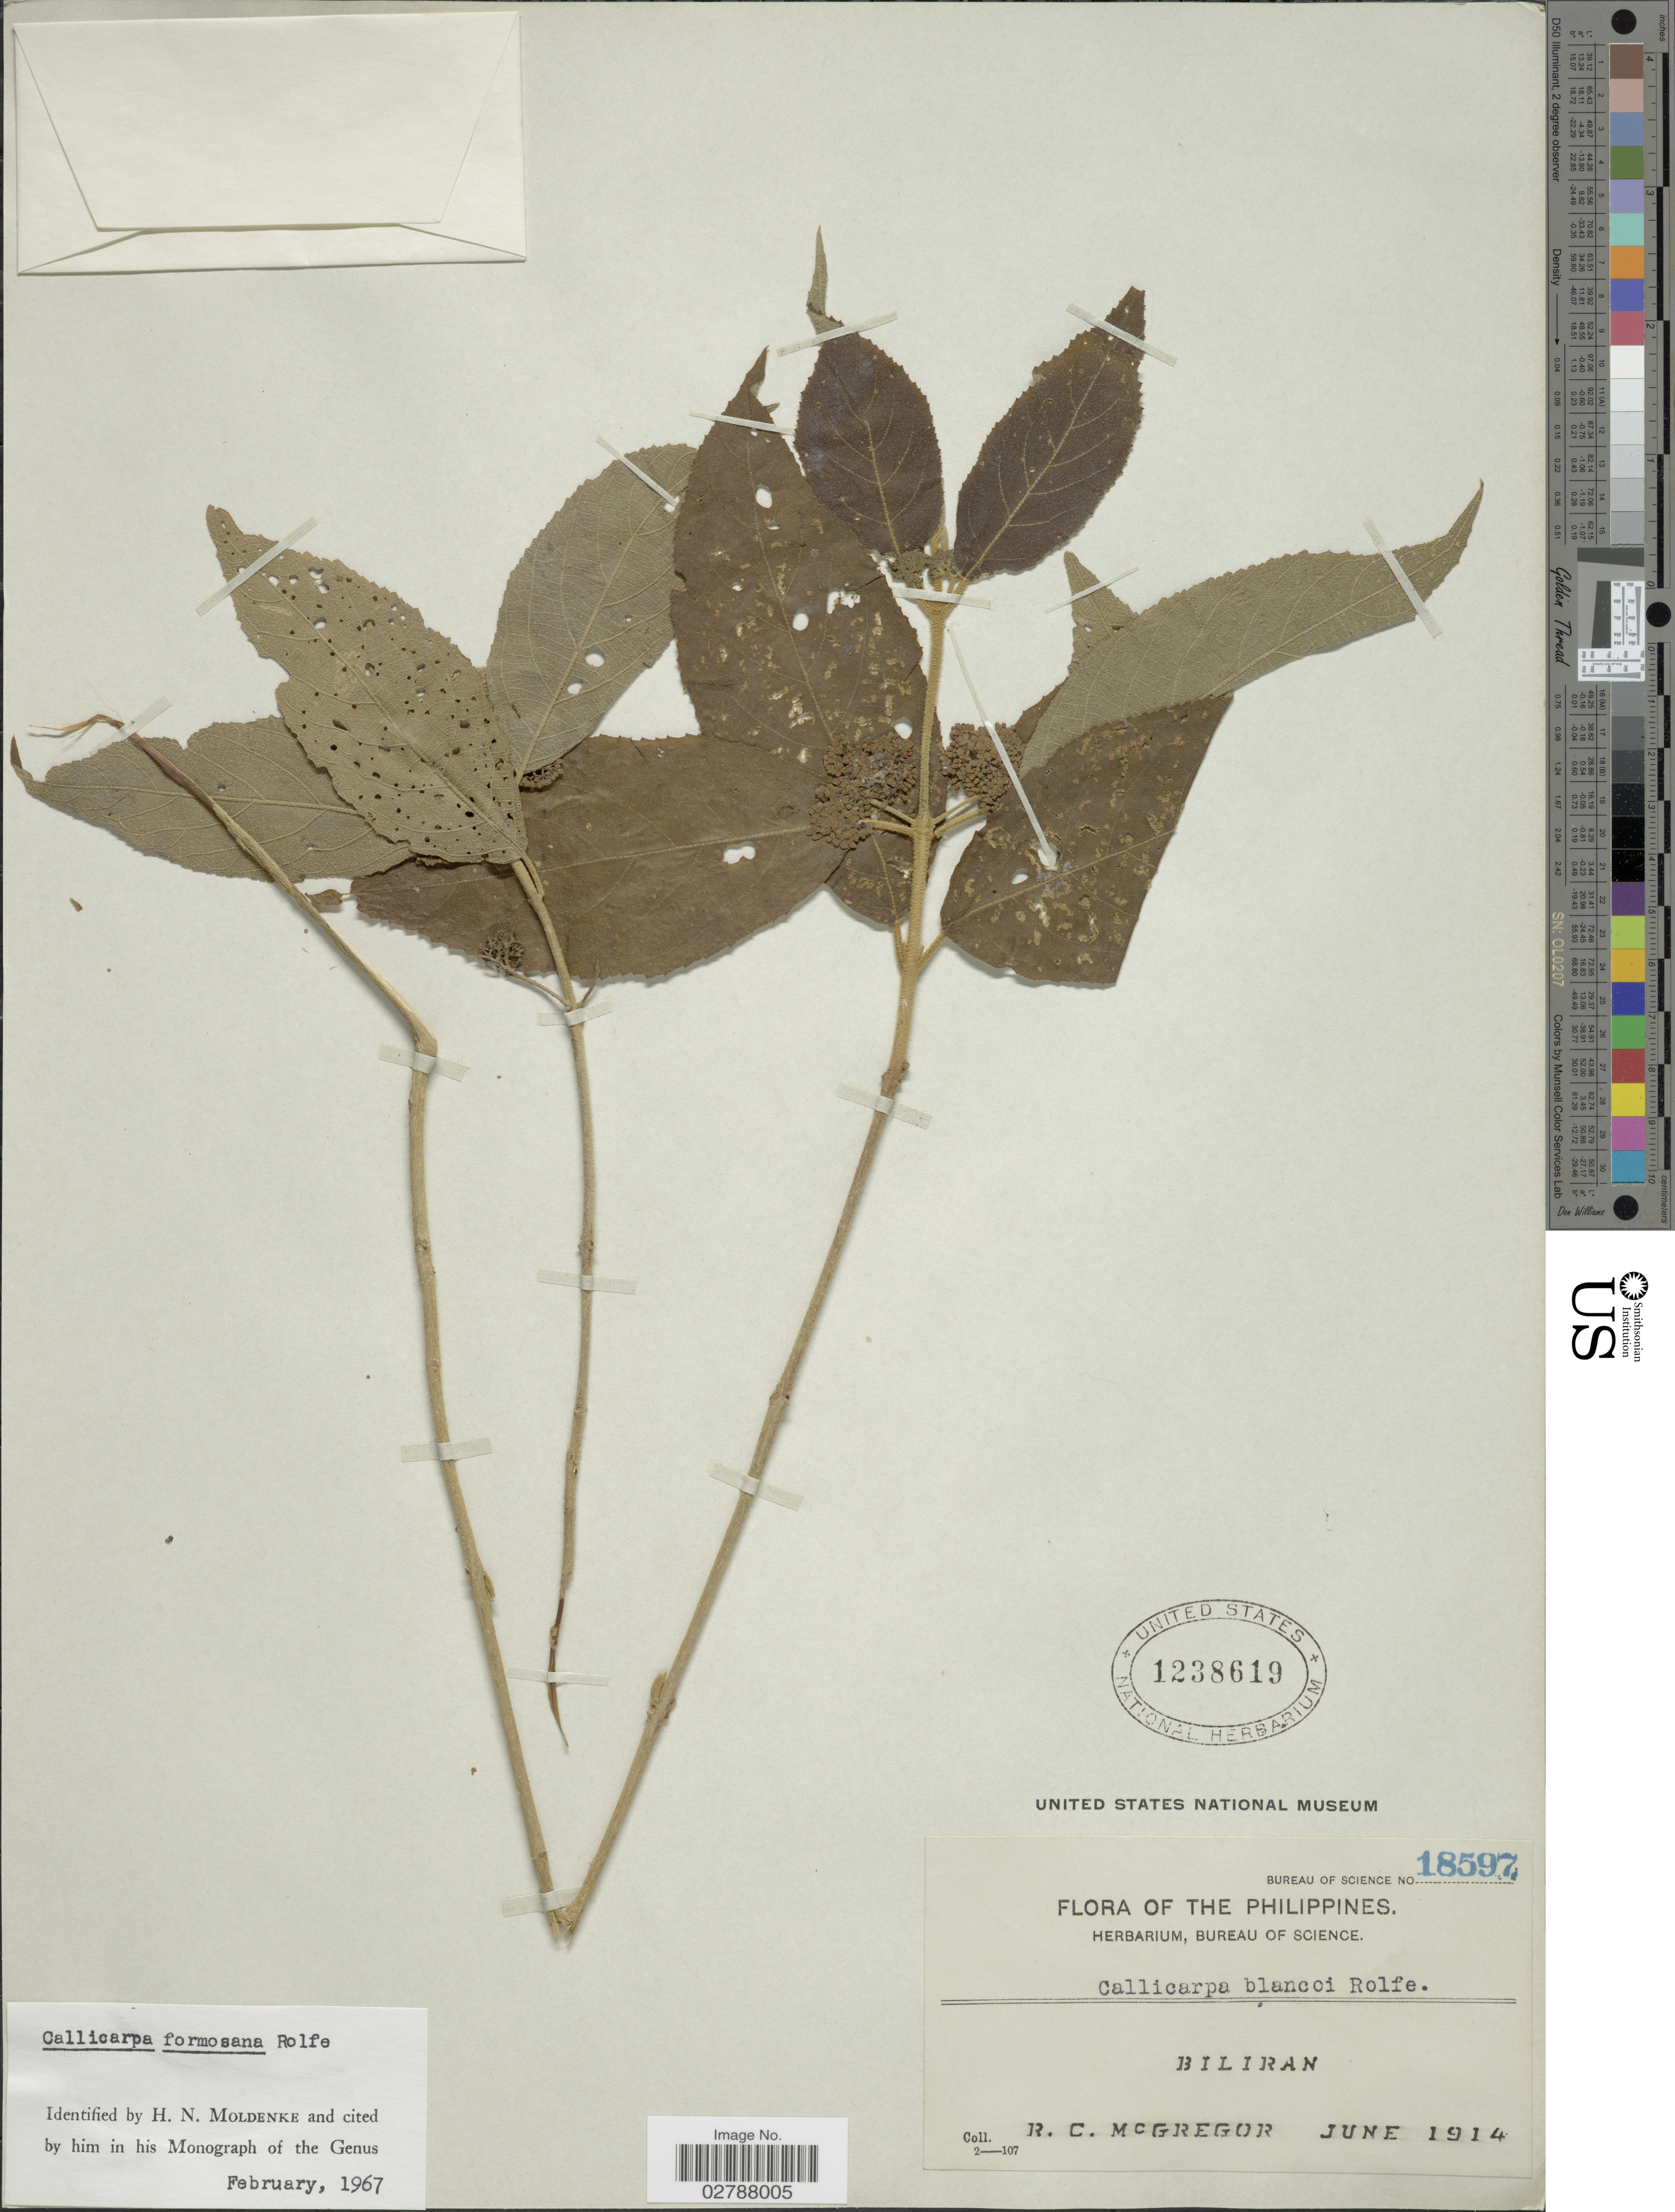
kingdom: Plantae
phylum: Tracheophyta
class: Magnoliopsida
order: Lamiales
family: Lamiaceae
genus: Callicarpa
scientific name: Callicarpa formosana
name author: Rolfe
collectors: R. C. McGregor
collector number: Bureau of Science18597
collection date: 1914-06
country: Philippines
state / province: Eastern Visayas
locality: Biliran.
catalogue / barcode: US 1238619